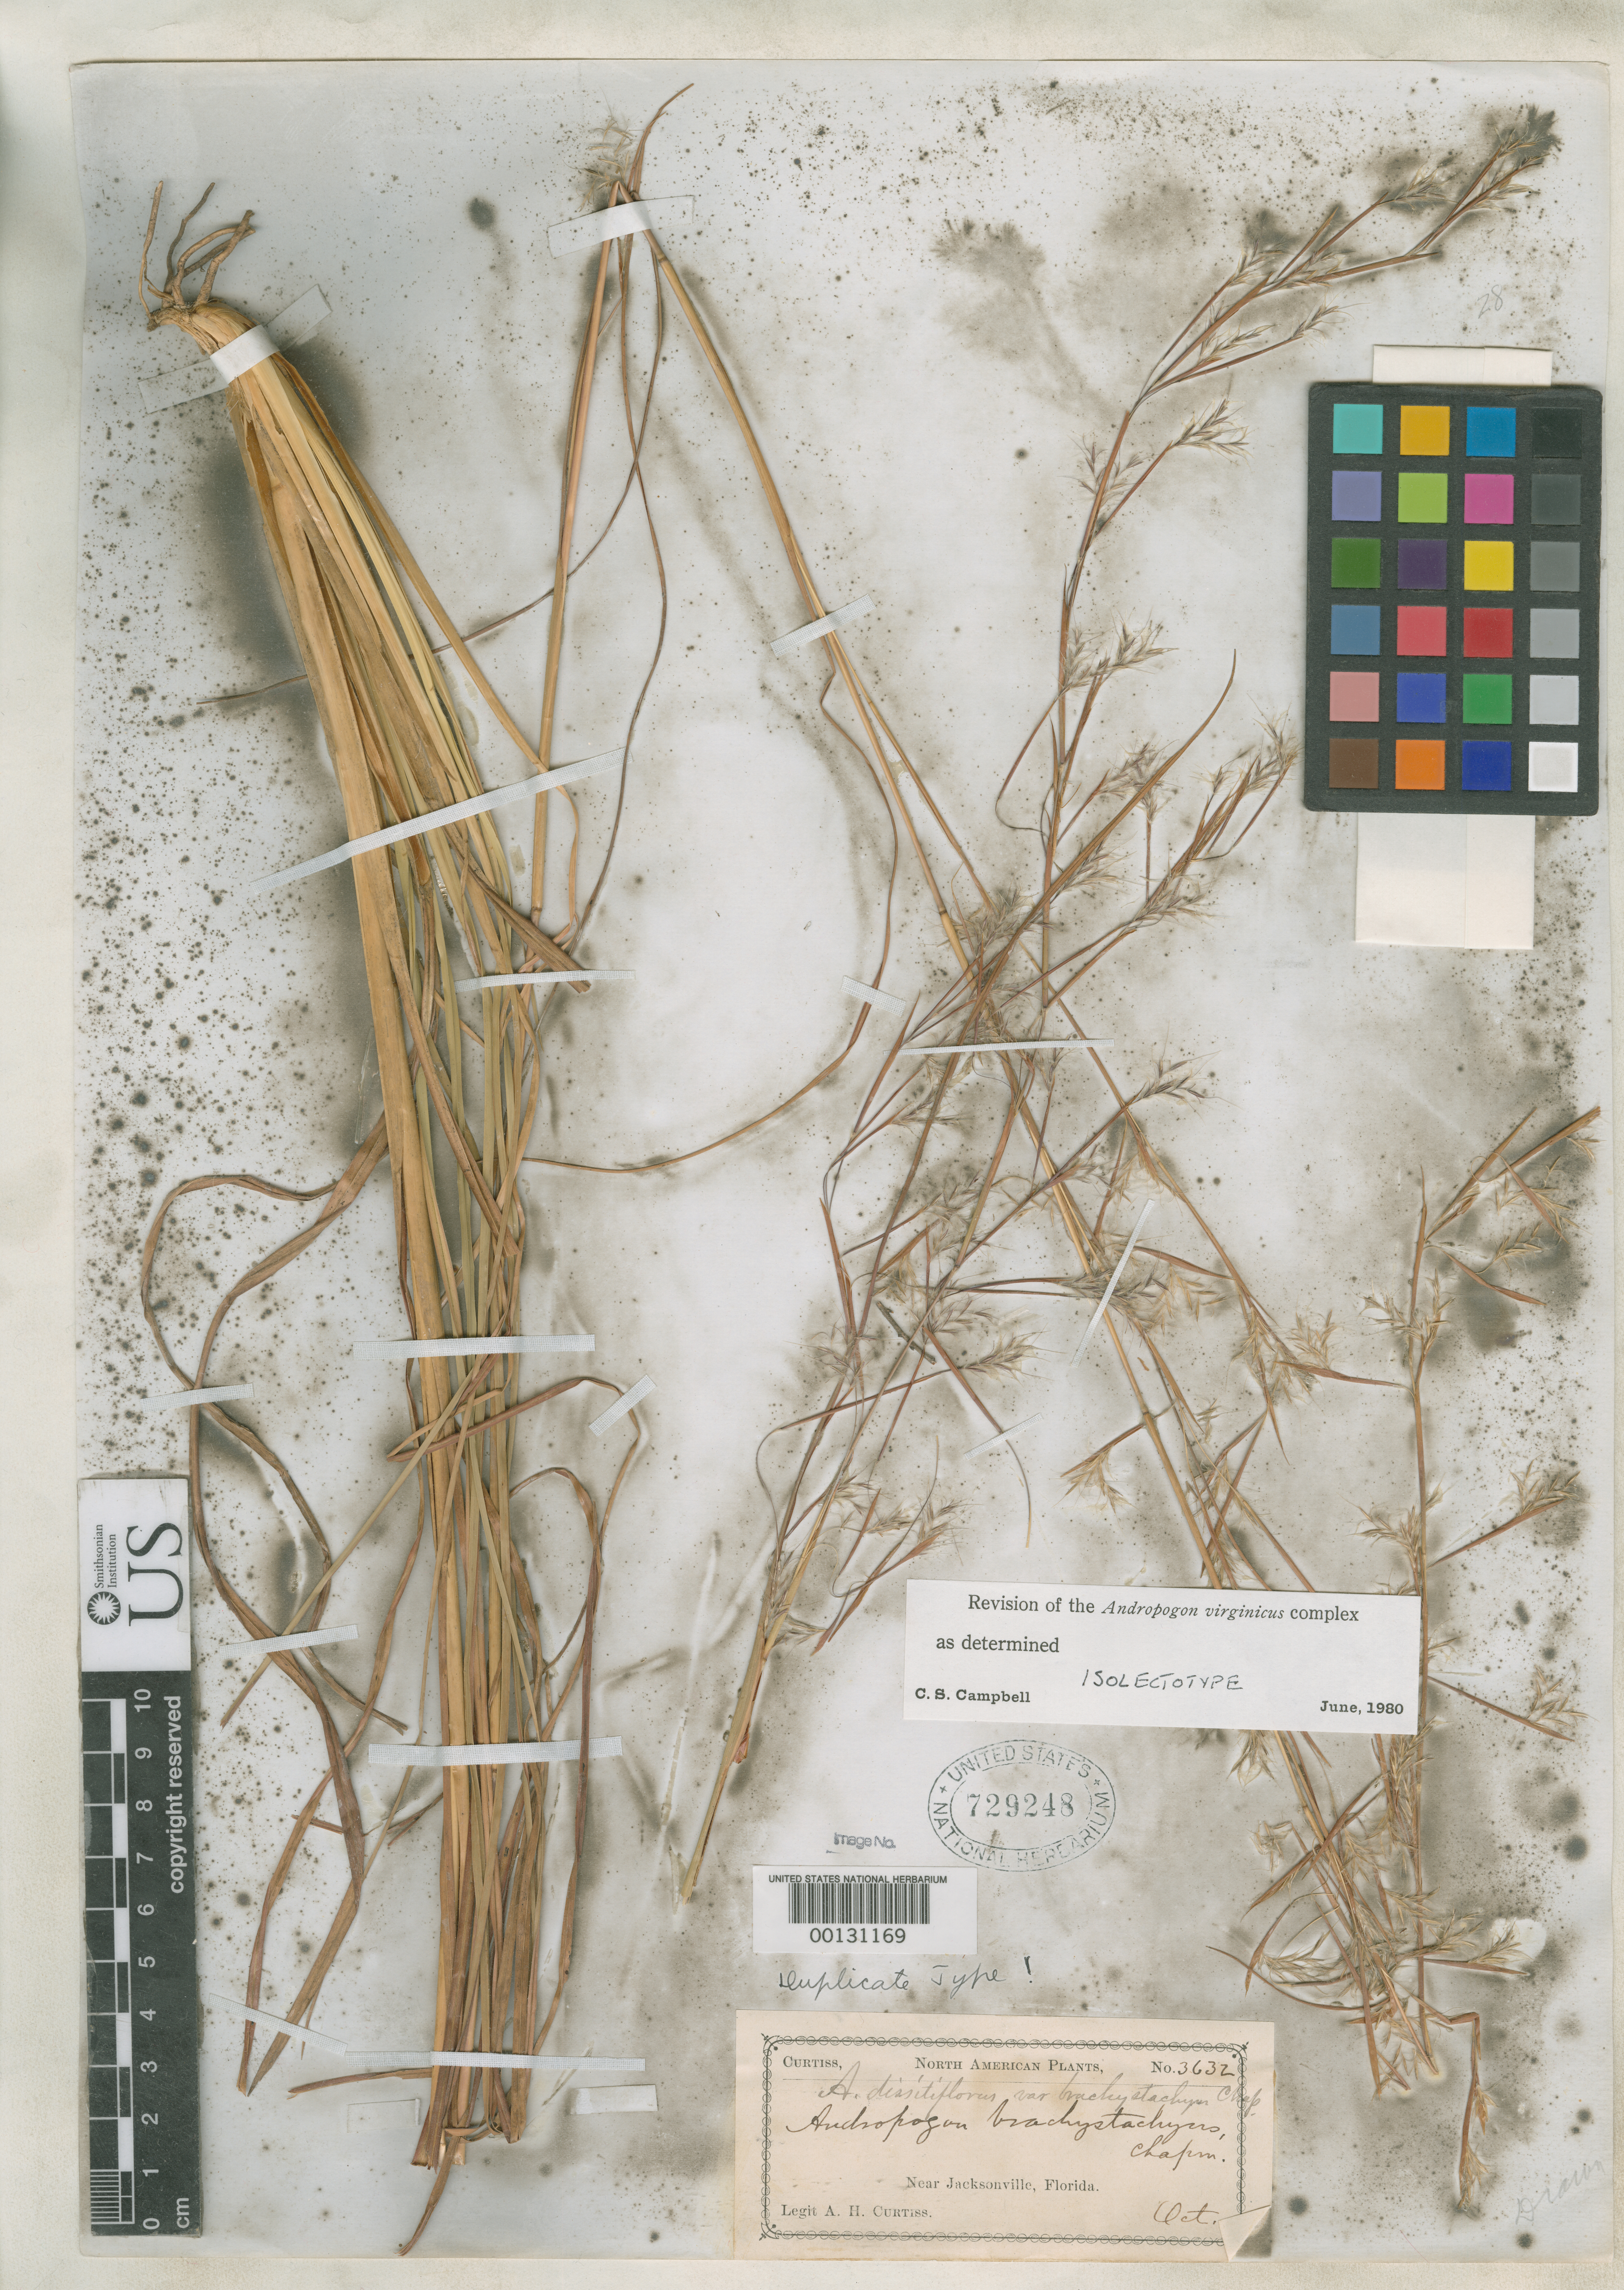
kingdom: Plantae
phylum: Tracheophyta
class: Liliopsida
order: Poales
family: Poaceae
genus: Andropogon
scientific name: Andropogon brachystachyus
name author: Chapm.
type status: Isolectotype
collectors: A. H. Curtiss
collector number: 3632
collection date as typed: Oct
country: United States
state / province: Florida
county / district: Duval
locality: Near Jacksonville.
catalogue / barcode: US 729248